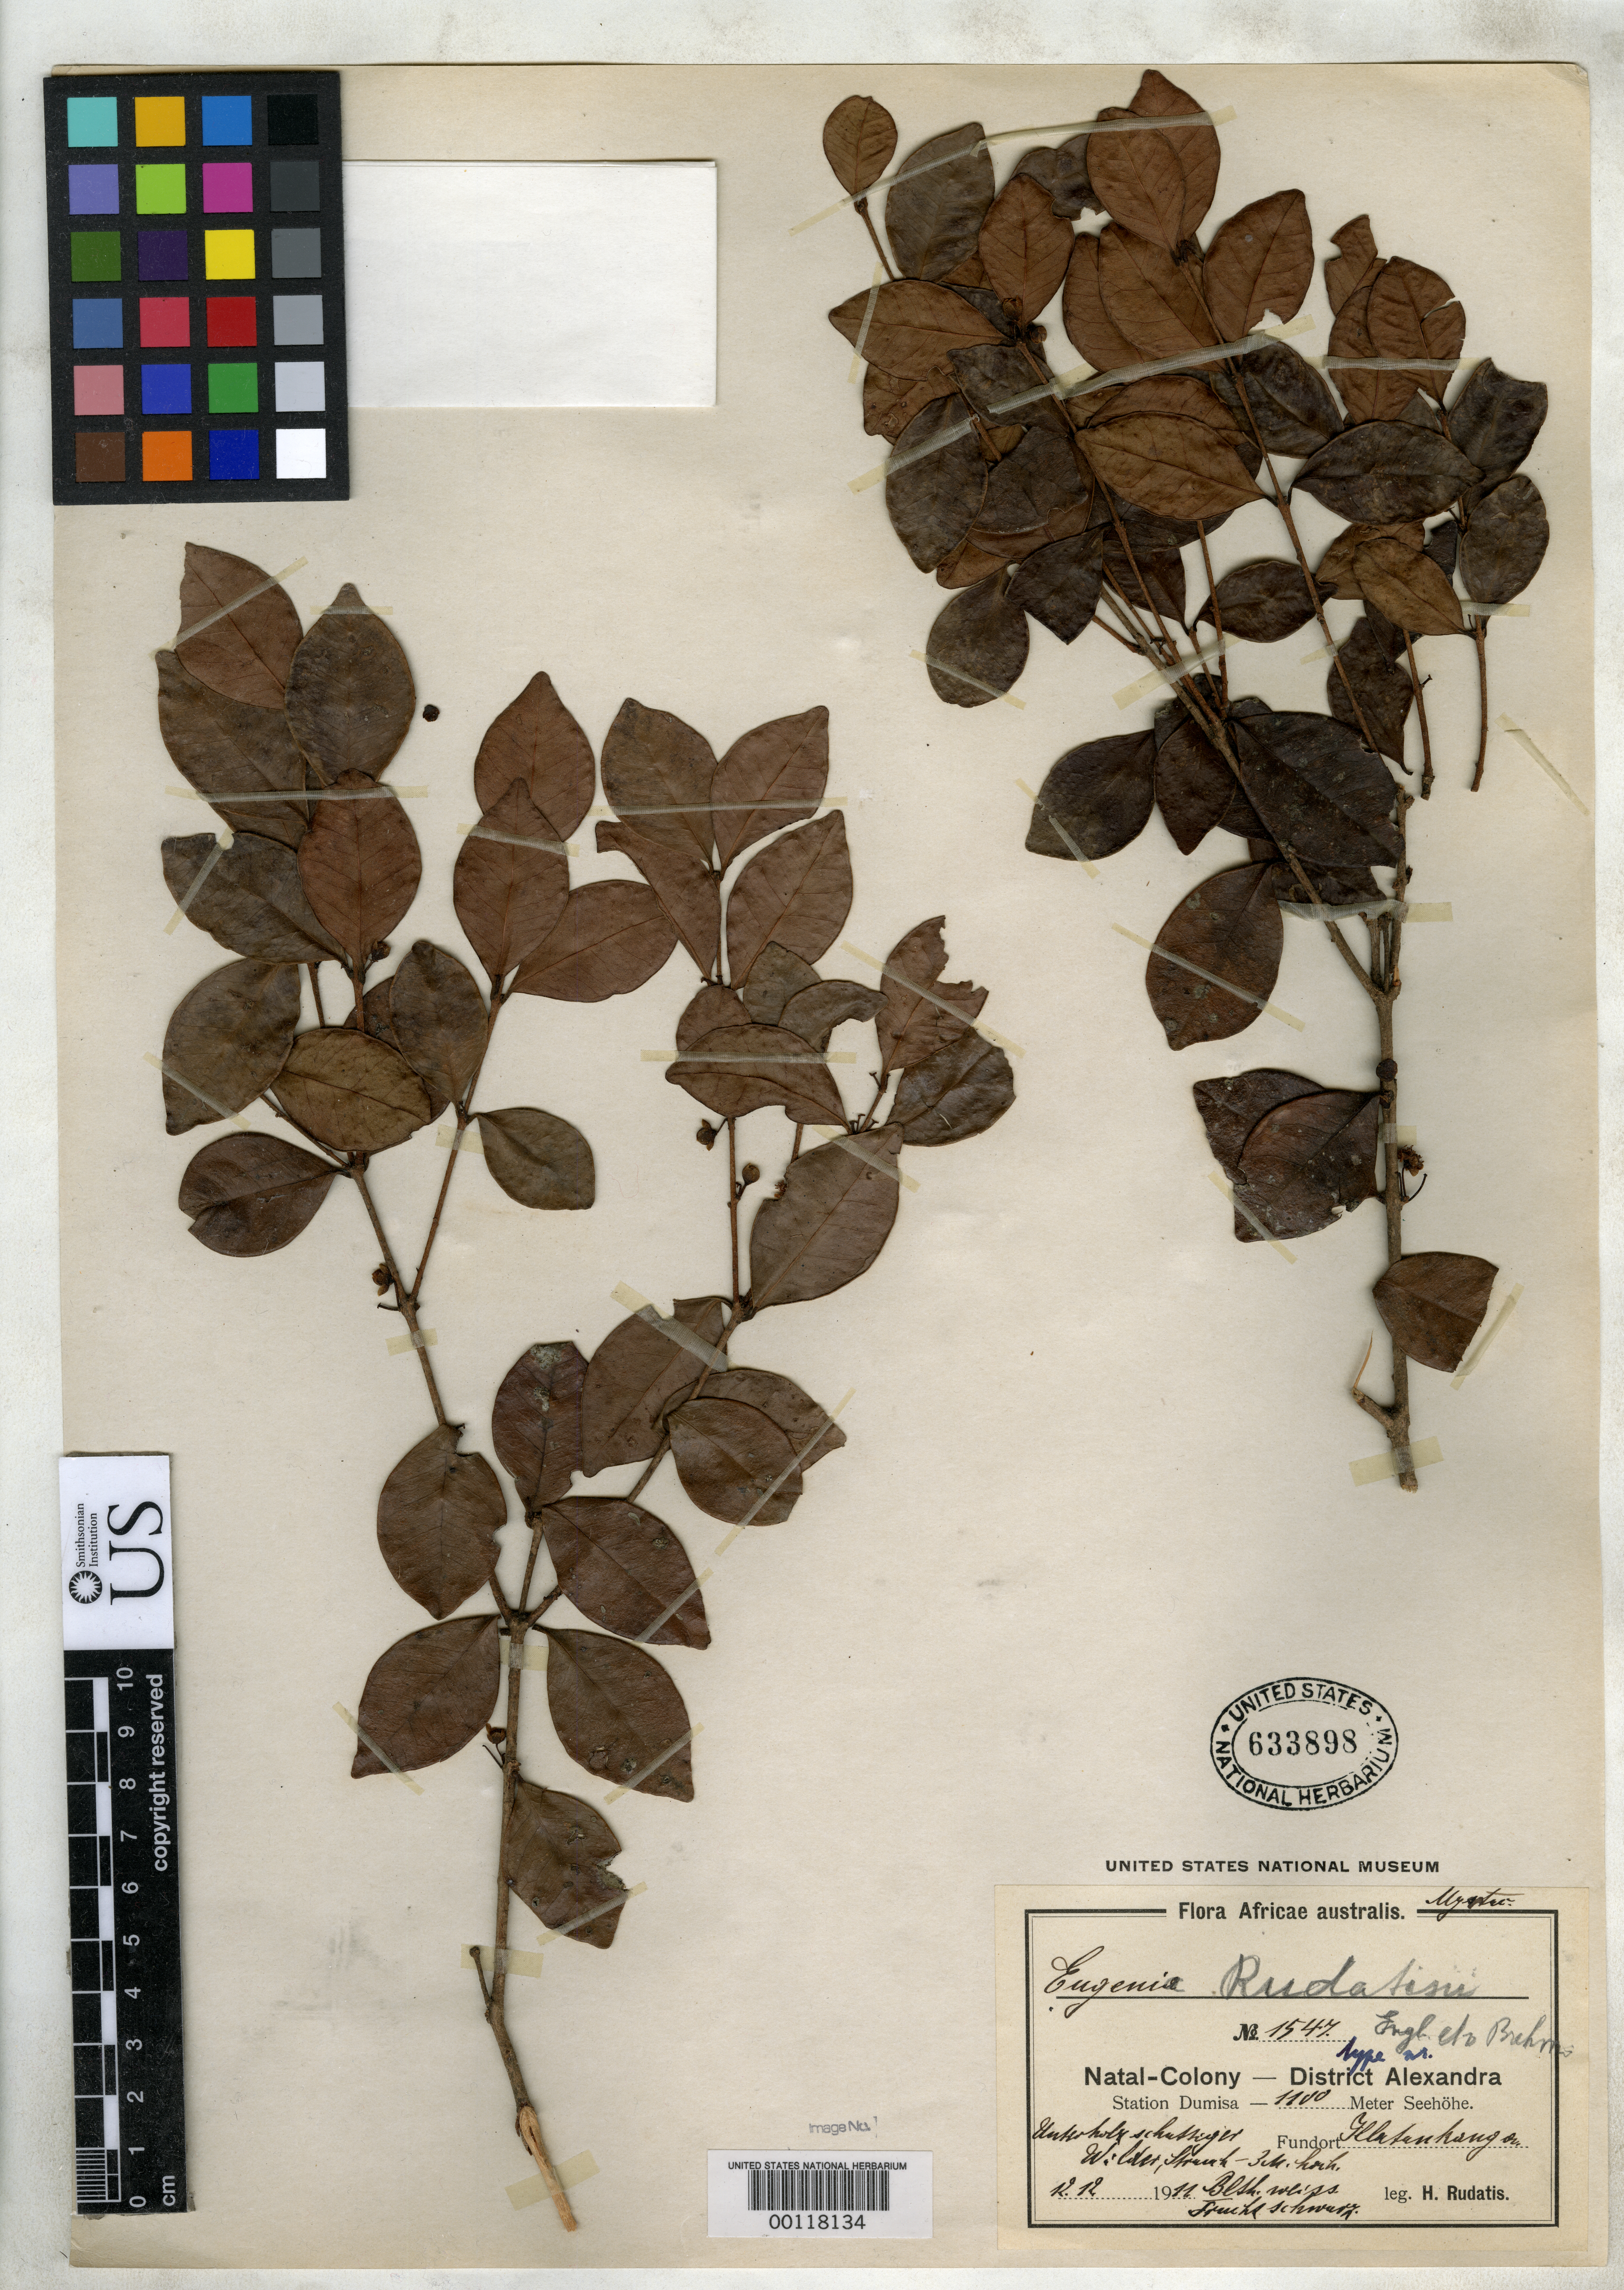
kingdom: Plantae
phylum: Tracheophyta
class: Magnoliopsida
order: Myrtales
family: Myrtaceae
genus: Eugenia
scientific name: Eugenia rudatisii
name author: Engl. & Brehmer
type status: Isotype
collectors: H. Rudatis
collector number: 1547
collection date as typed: Dec 1911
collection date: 1911-12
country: South Africa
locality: Station Dumisa. Alexandra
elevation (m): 1100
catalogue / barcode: US 633898